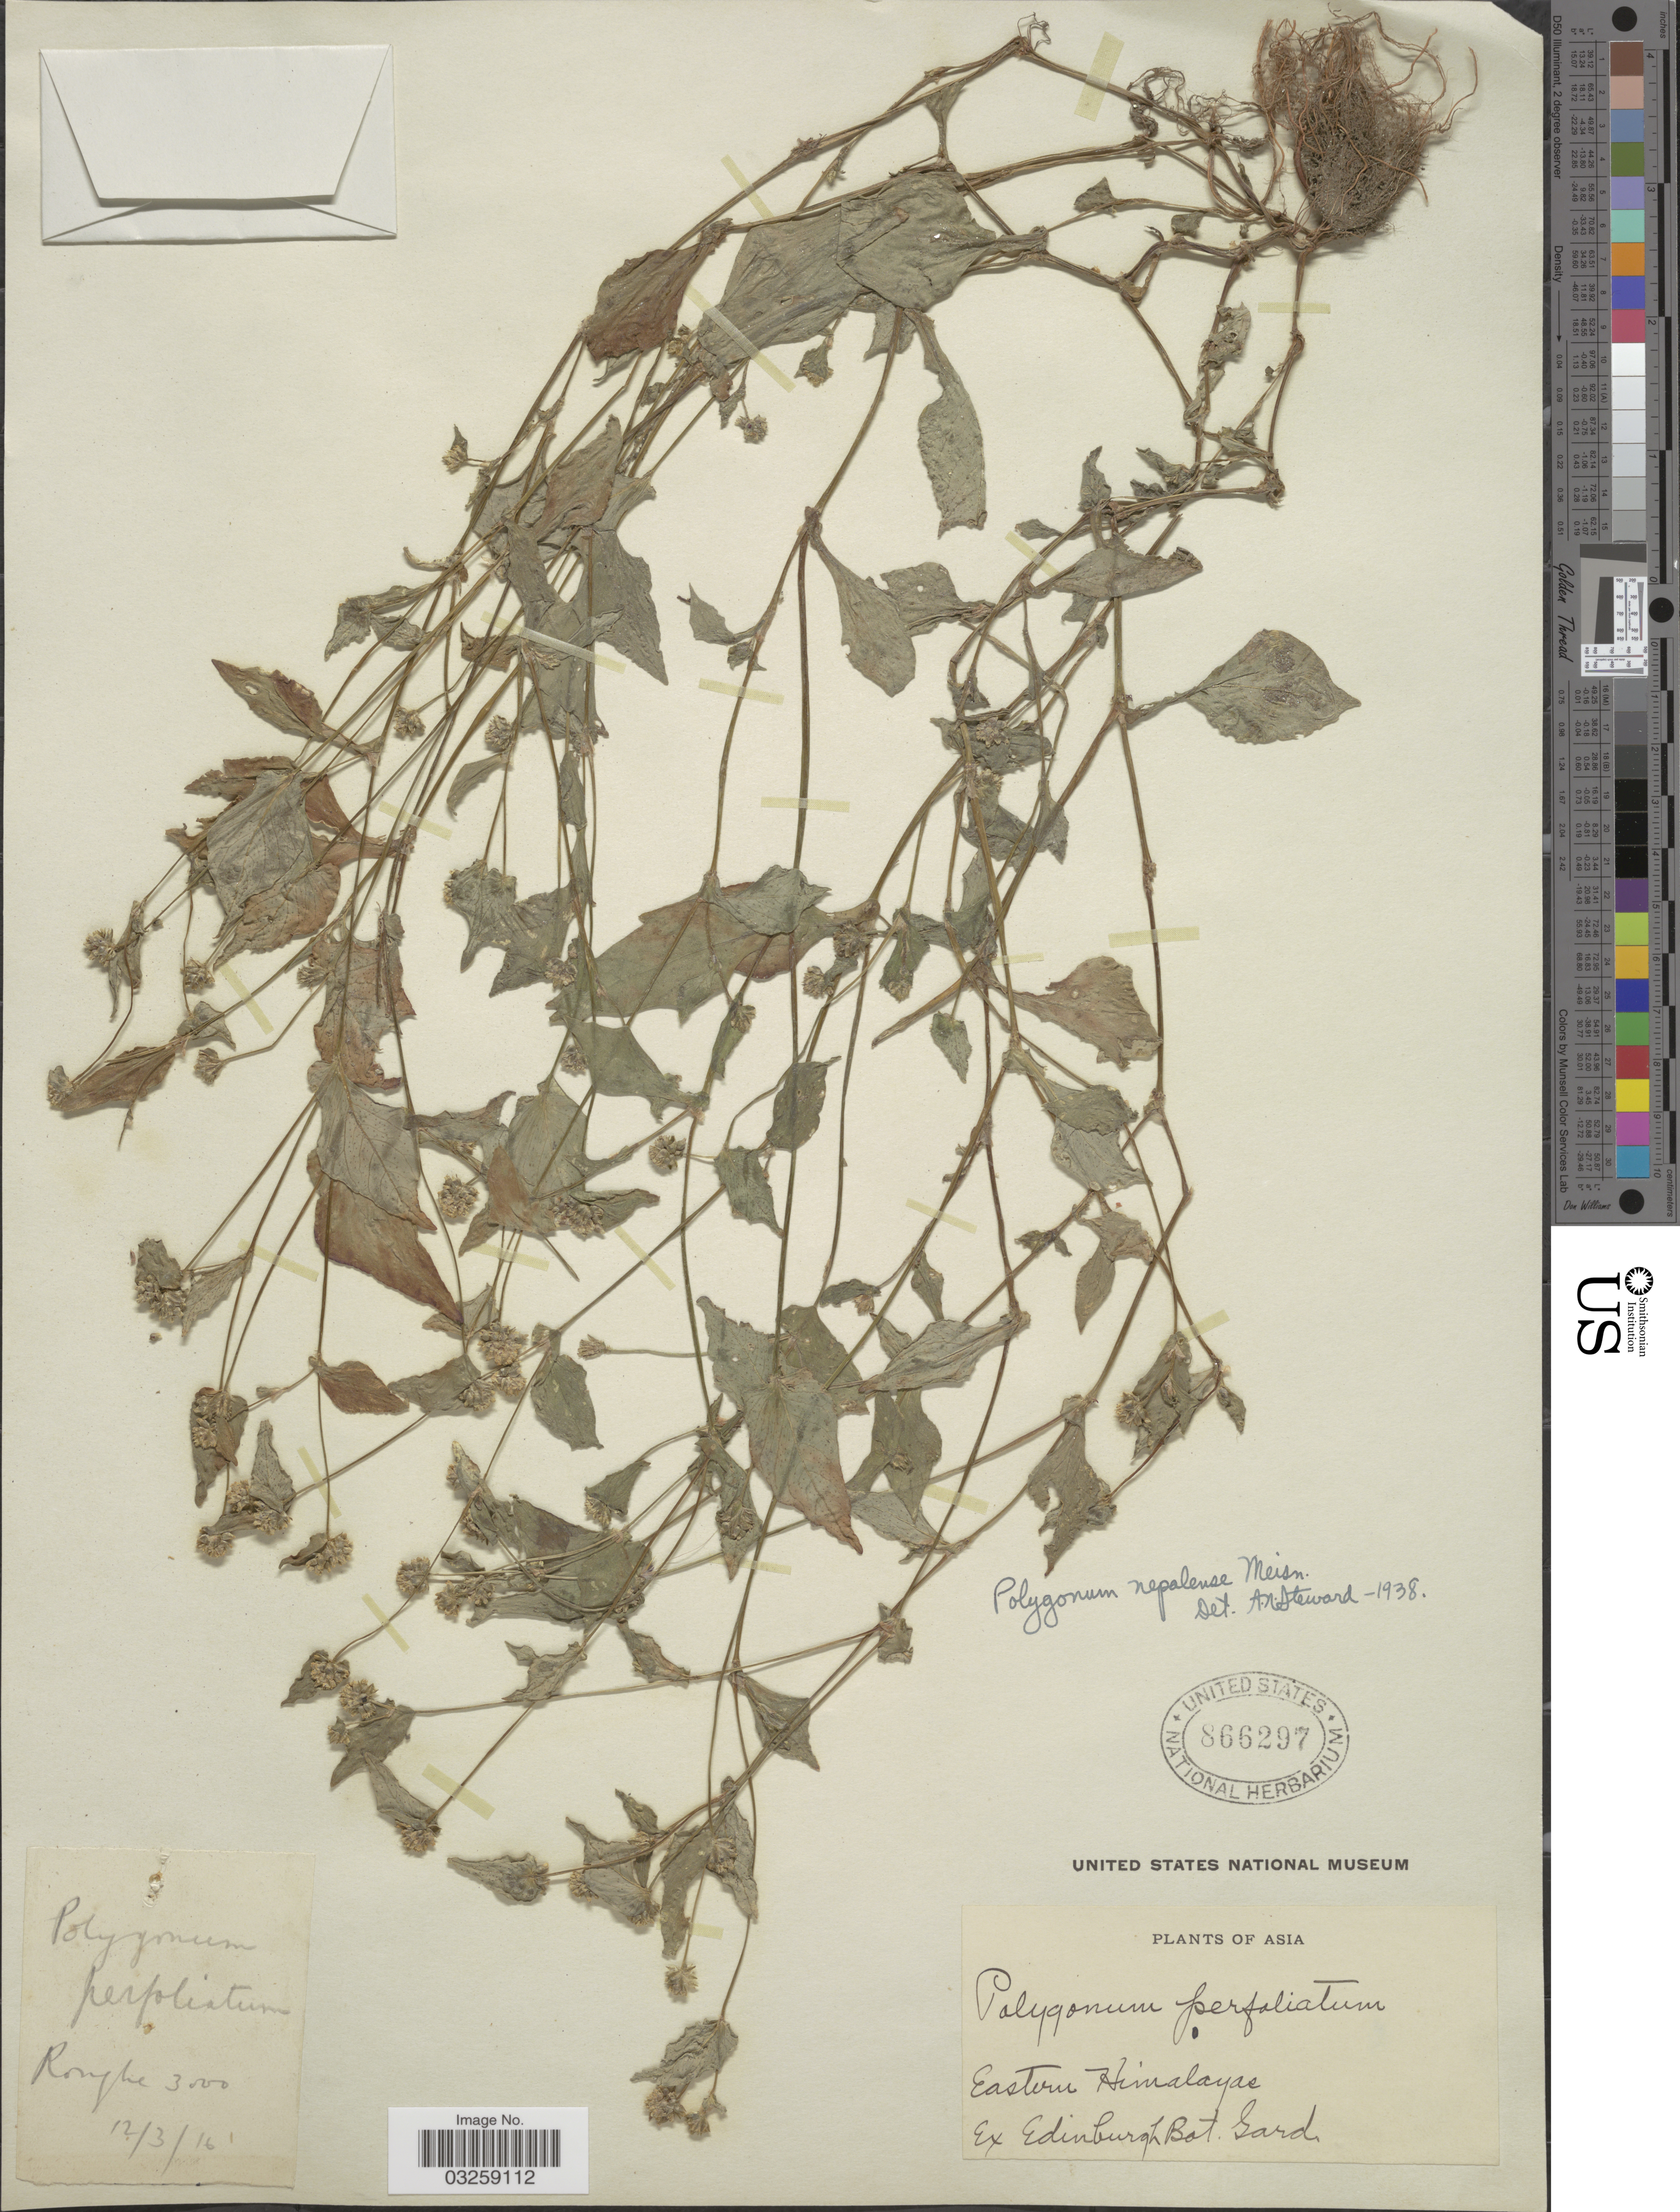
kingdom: Plantae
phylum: Tracheophyta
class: Magnoliopsida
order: Caryophyllales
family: Polygonaceae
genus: Polygonum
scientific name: Polygonum nepalense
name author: Meisn.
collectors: Ex Edinburgh Bot. Gard.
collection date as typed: Transcribed d/m/y: 12/3/16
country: China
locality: Asia. Eastern Himalayas. Ronghe [interpreted].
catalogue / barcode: US 866297